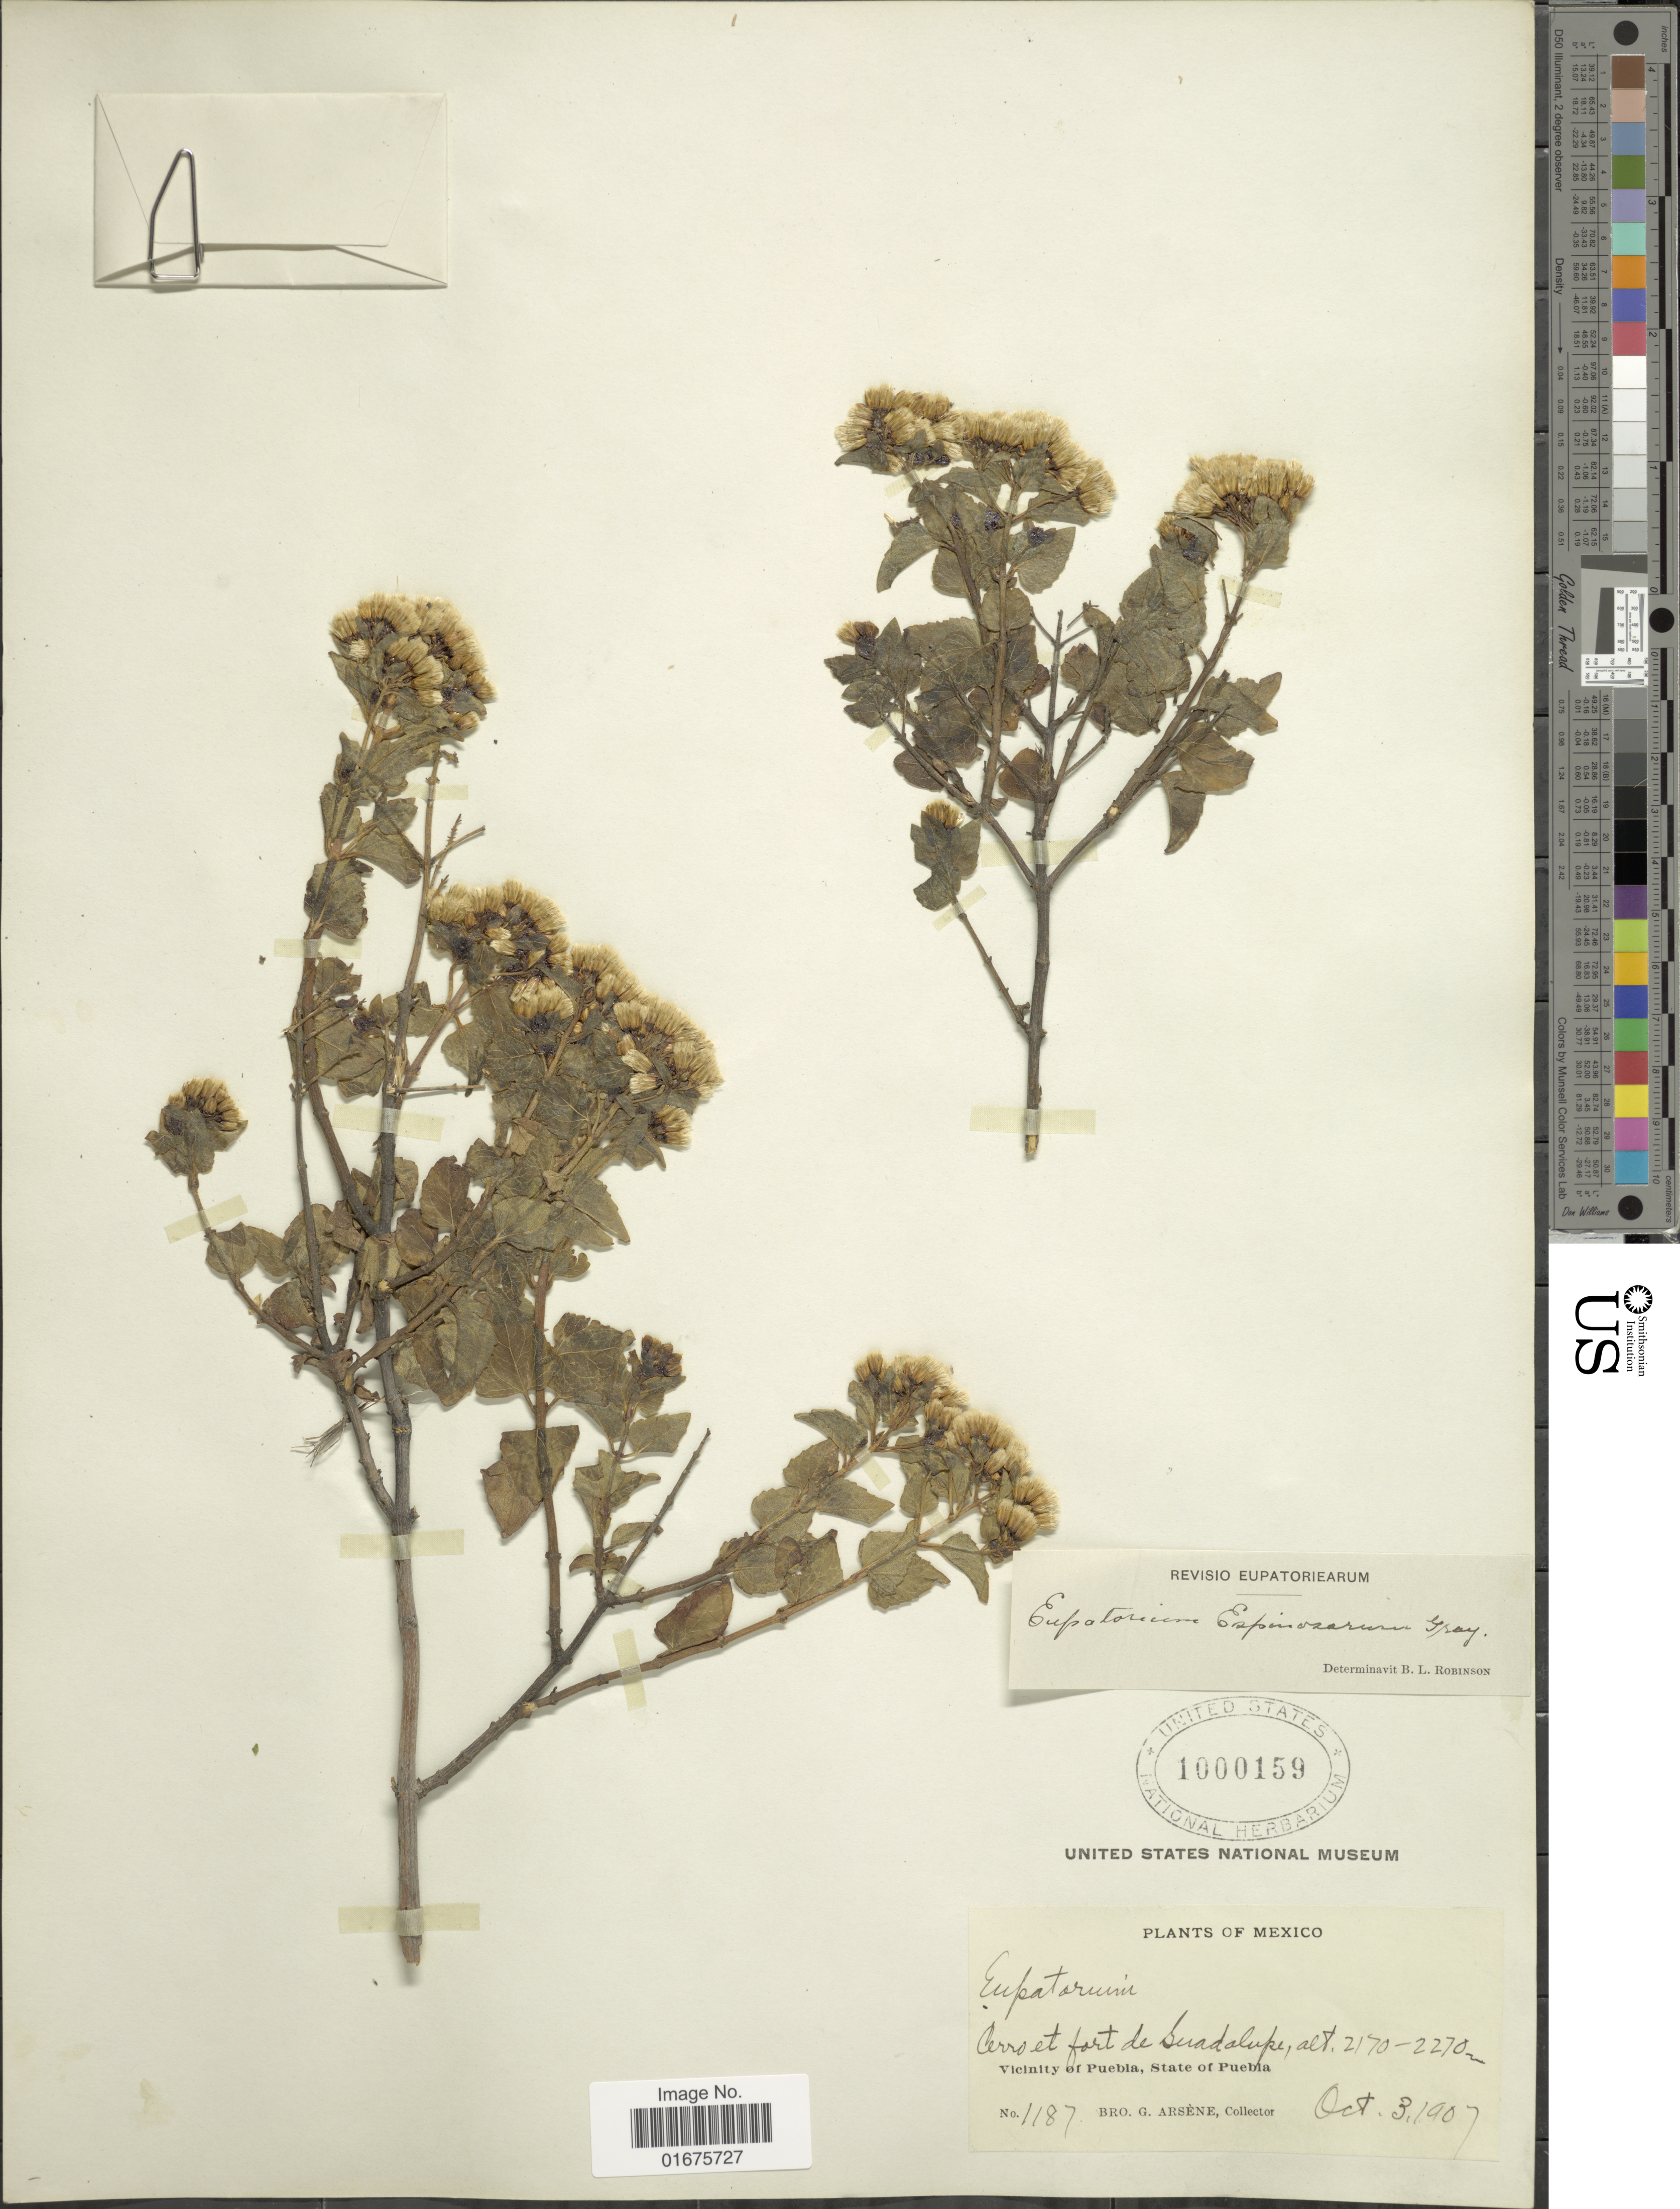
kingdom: Plantae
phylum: Tracheophyta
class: Magnoliopsida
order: Asterales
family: Asteraceae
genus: Ageratina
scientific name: Ageratina espinosarum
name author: (A. Gray) R.M. King & H. Rob.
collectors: Bro. G. Arsène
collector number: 1187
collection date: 1907-10-03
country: Mexico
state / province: Puebla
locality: Cerro et fort de Guadalupe, Vicinity of Puebla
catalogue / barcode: US 1000159